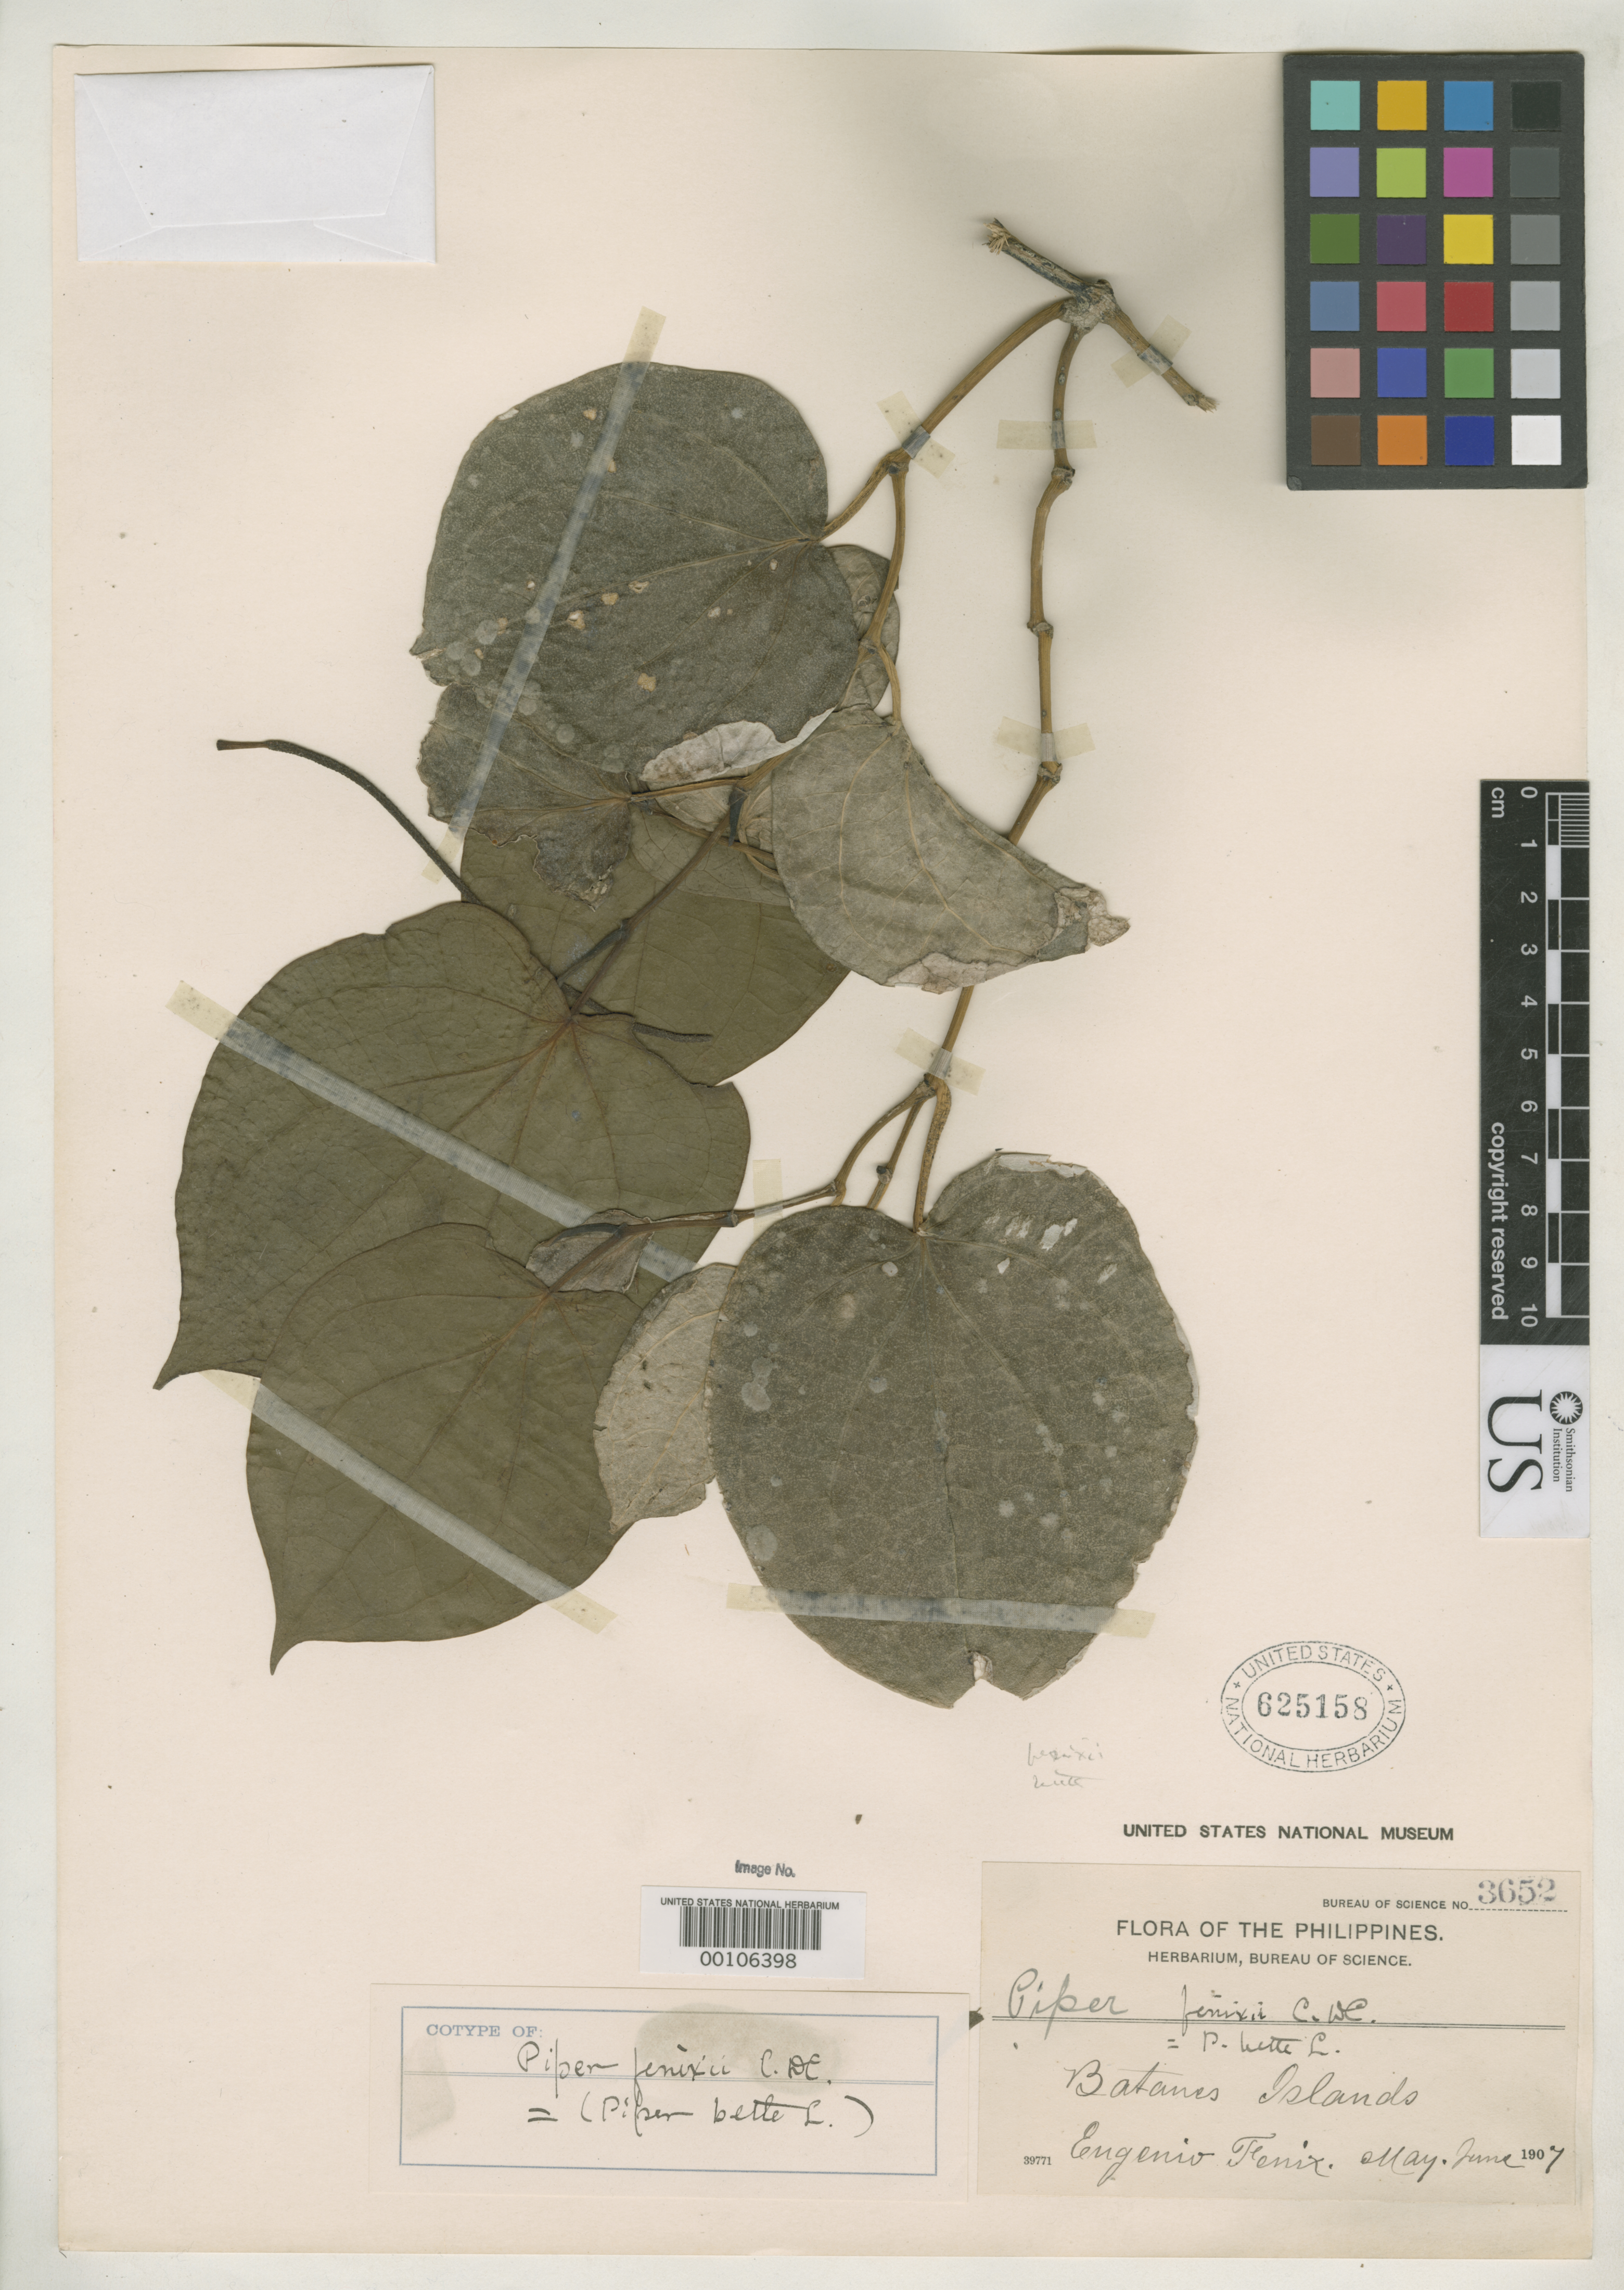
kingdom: Plantae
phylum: Tracheophyta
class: Magnoliopsida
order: Piperales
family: Piperaceae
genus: Piper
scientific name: Piper fenixii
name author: C. DC.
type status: Isotype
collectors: E. Fénix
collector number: Bur. Sci. 3652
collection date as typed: May 1907 to -- Jun 1907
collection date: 1907-05/1907-06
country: Philippines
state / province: Cagayan Valley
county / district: Batanes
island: Batan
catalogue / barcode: US 625158